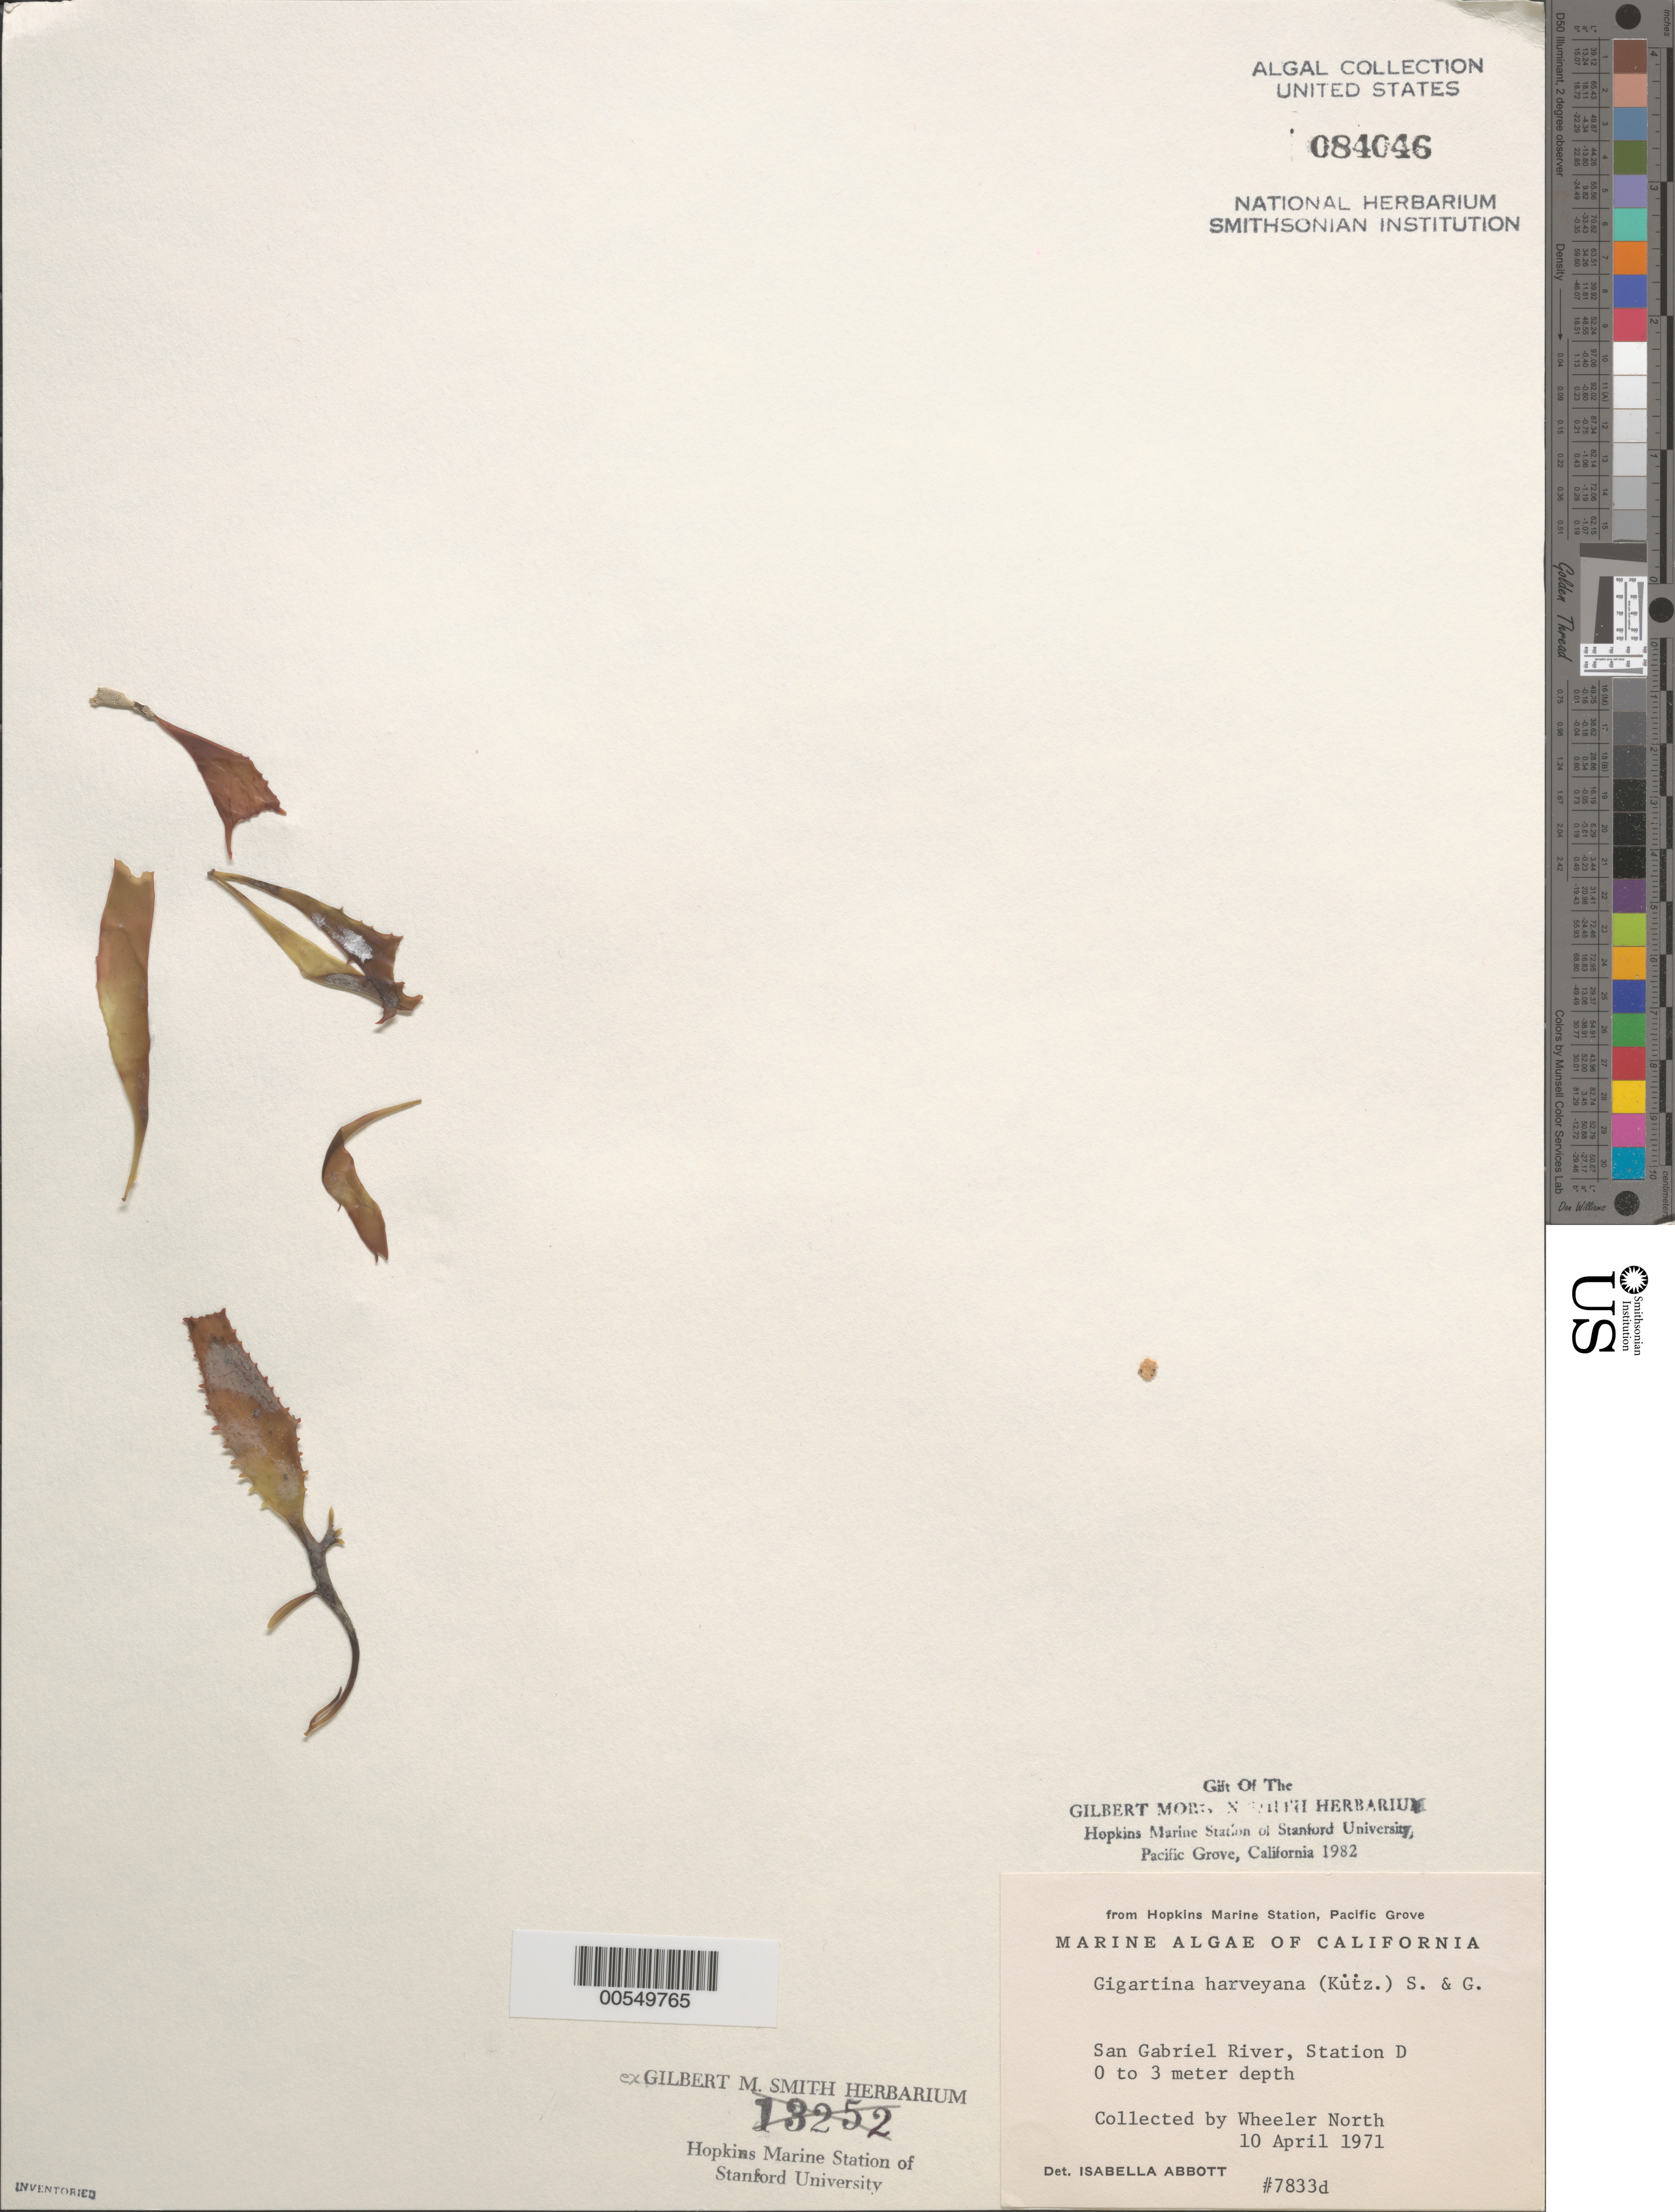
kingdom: Plantae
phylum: Rhodophyta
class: Florideophyceae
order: Gigartinales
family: Gigartinaceae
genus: Chondracanthus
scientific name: Chondracanthus harveyanus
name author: (Kütz.) Guiry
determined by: Algae name updating Project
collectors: W. North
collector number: IAA 7833d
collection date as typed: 10 Apr 1971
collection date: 1971-04-10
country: United States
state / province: California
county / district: Los Angeles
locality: San Gabriel River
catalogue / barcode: US 84046